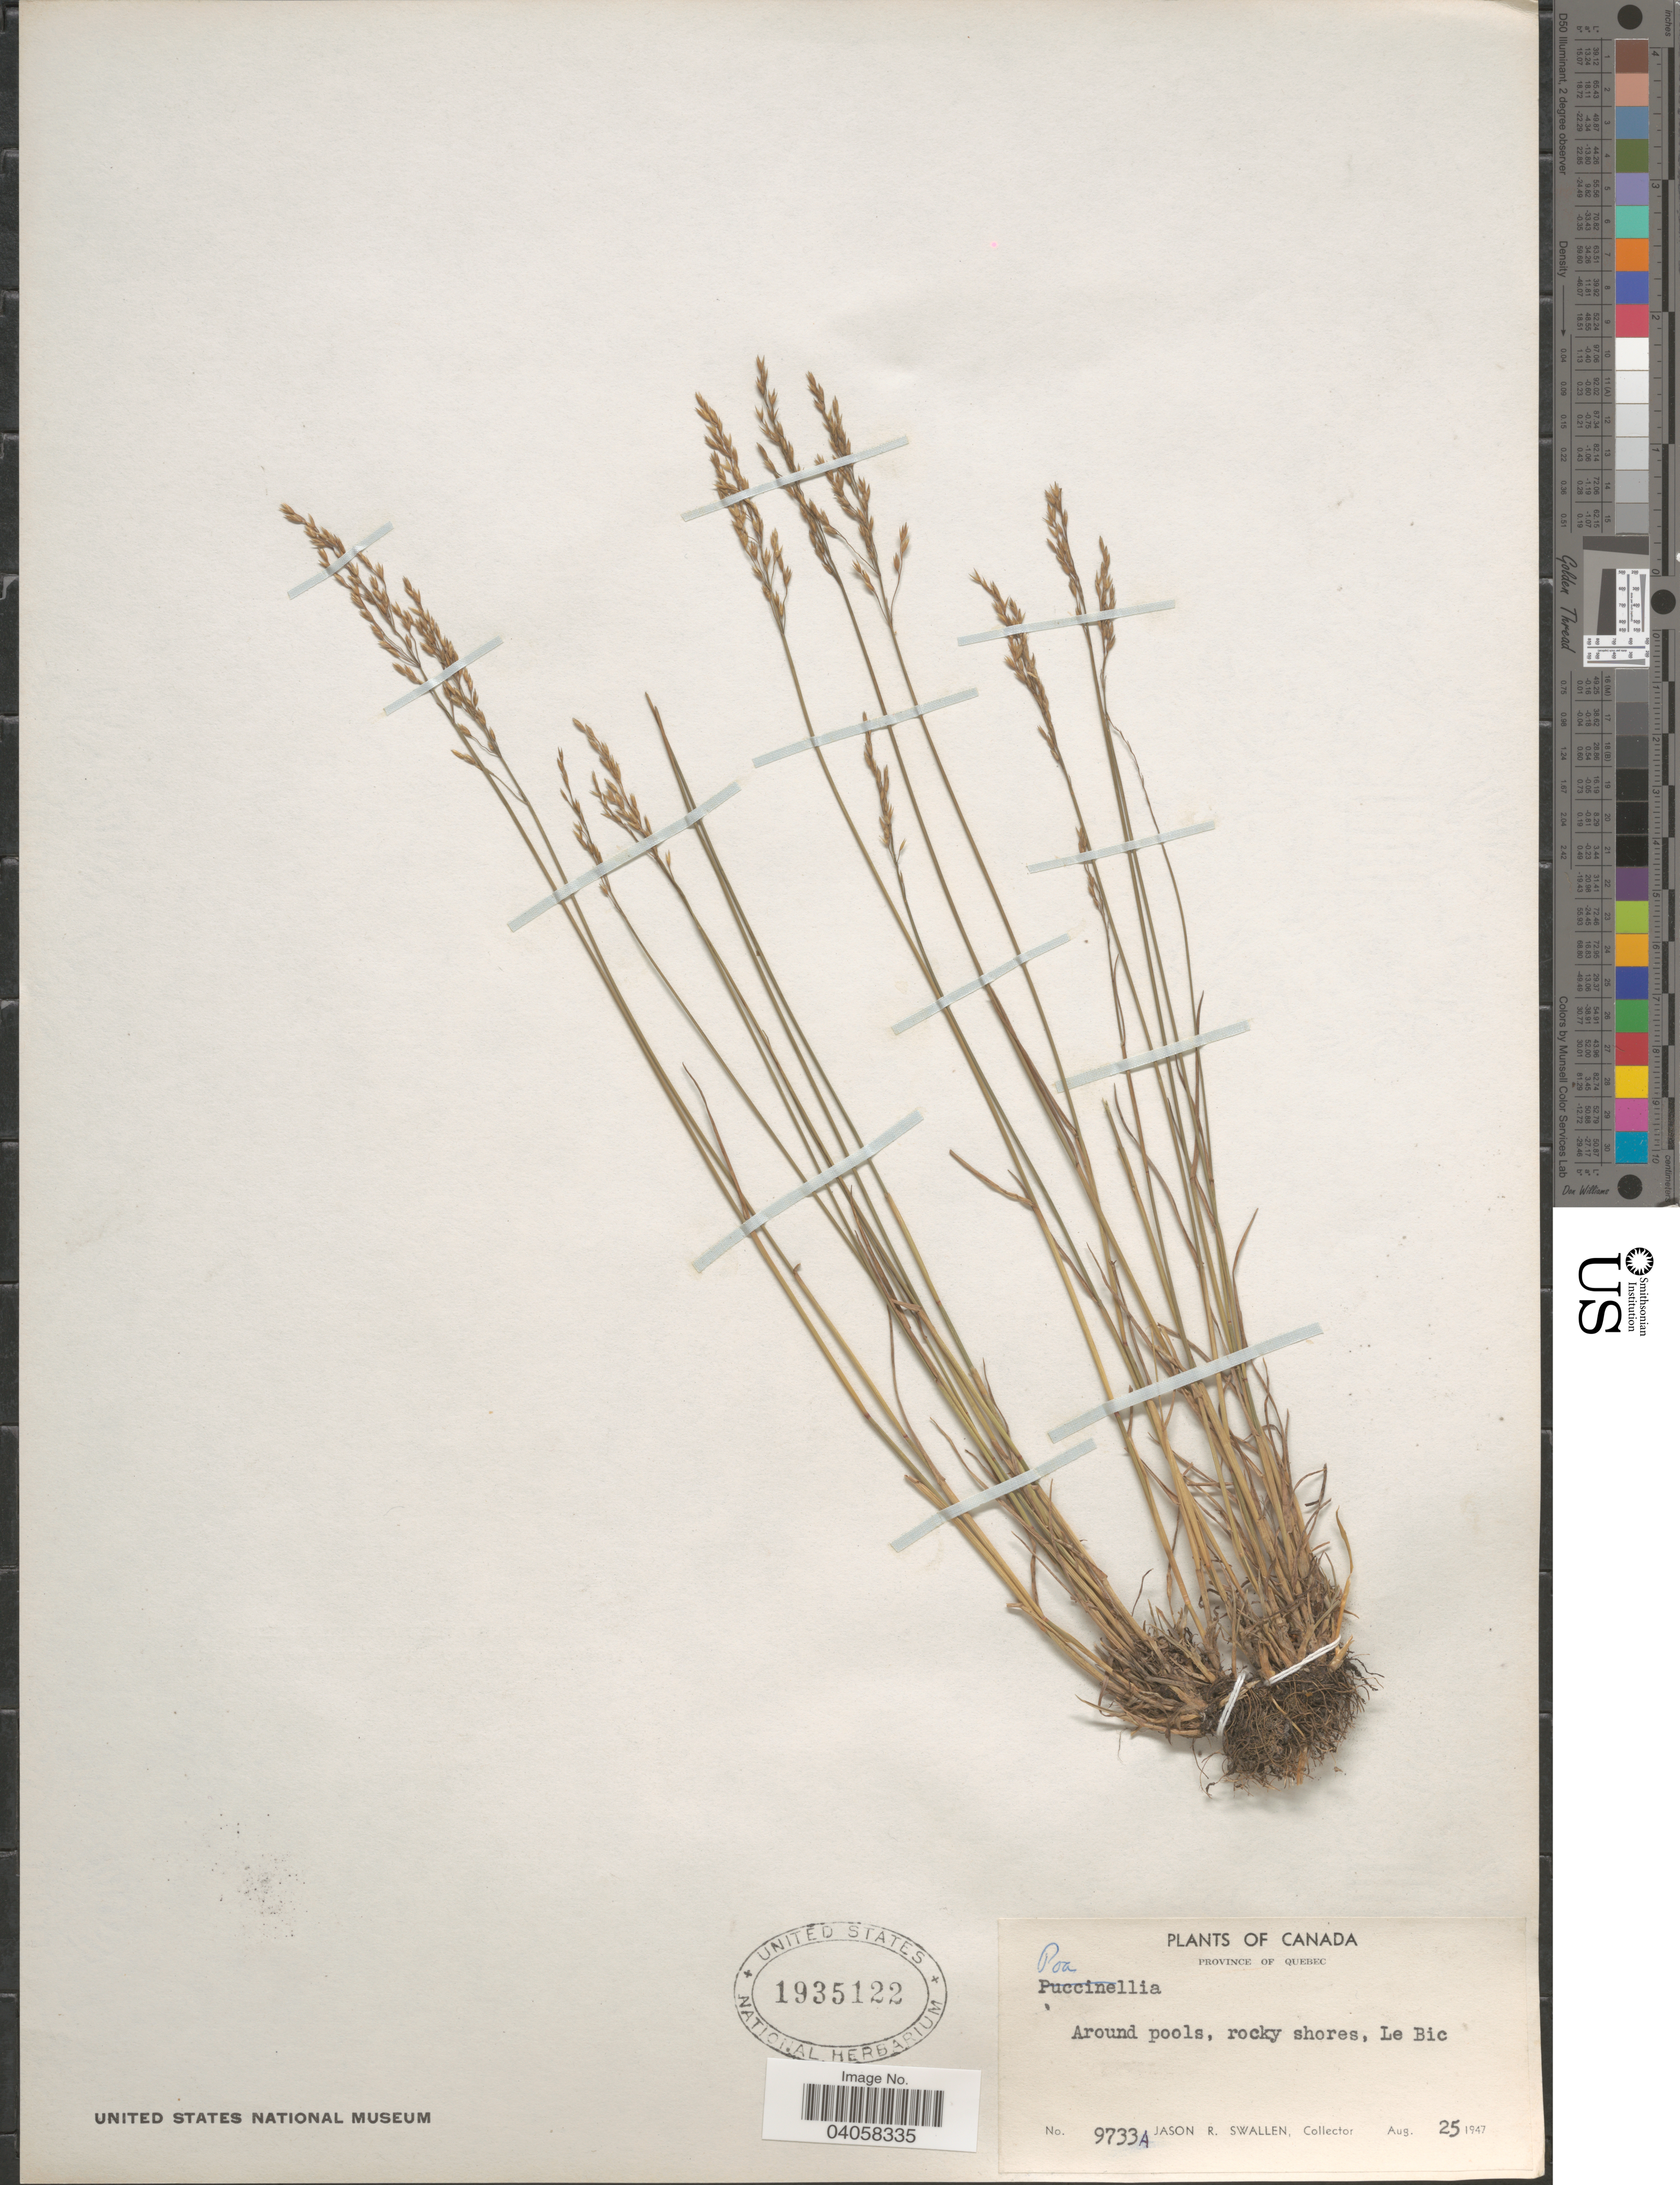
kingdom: Plantae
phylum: Tracheophyta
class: Liliopsida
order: Poales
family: Poaceae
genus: Poa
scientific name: Poa glauca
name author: Vahl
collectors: J. R. Swallen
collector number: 9733A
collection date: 1947-08-25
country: Canada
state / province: Quebec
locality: Around pools, rocky shores, Le Bic.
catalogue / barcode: US 1935122